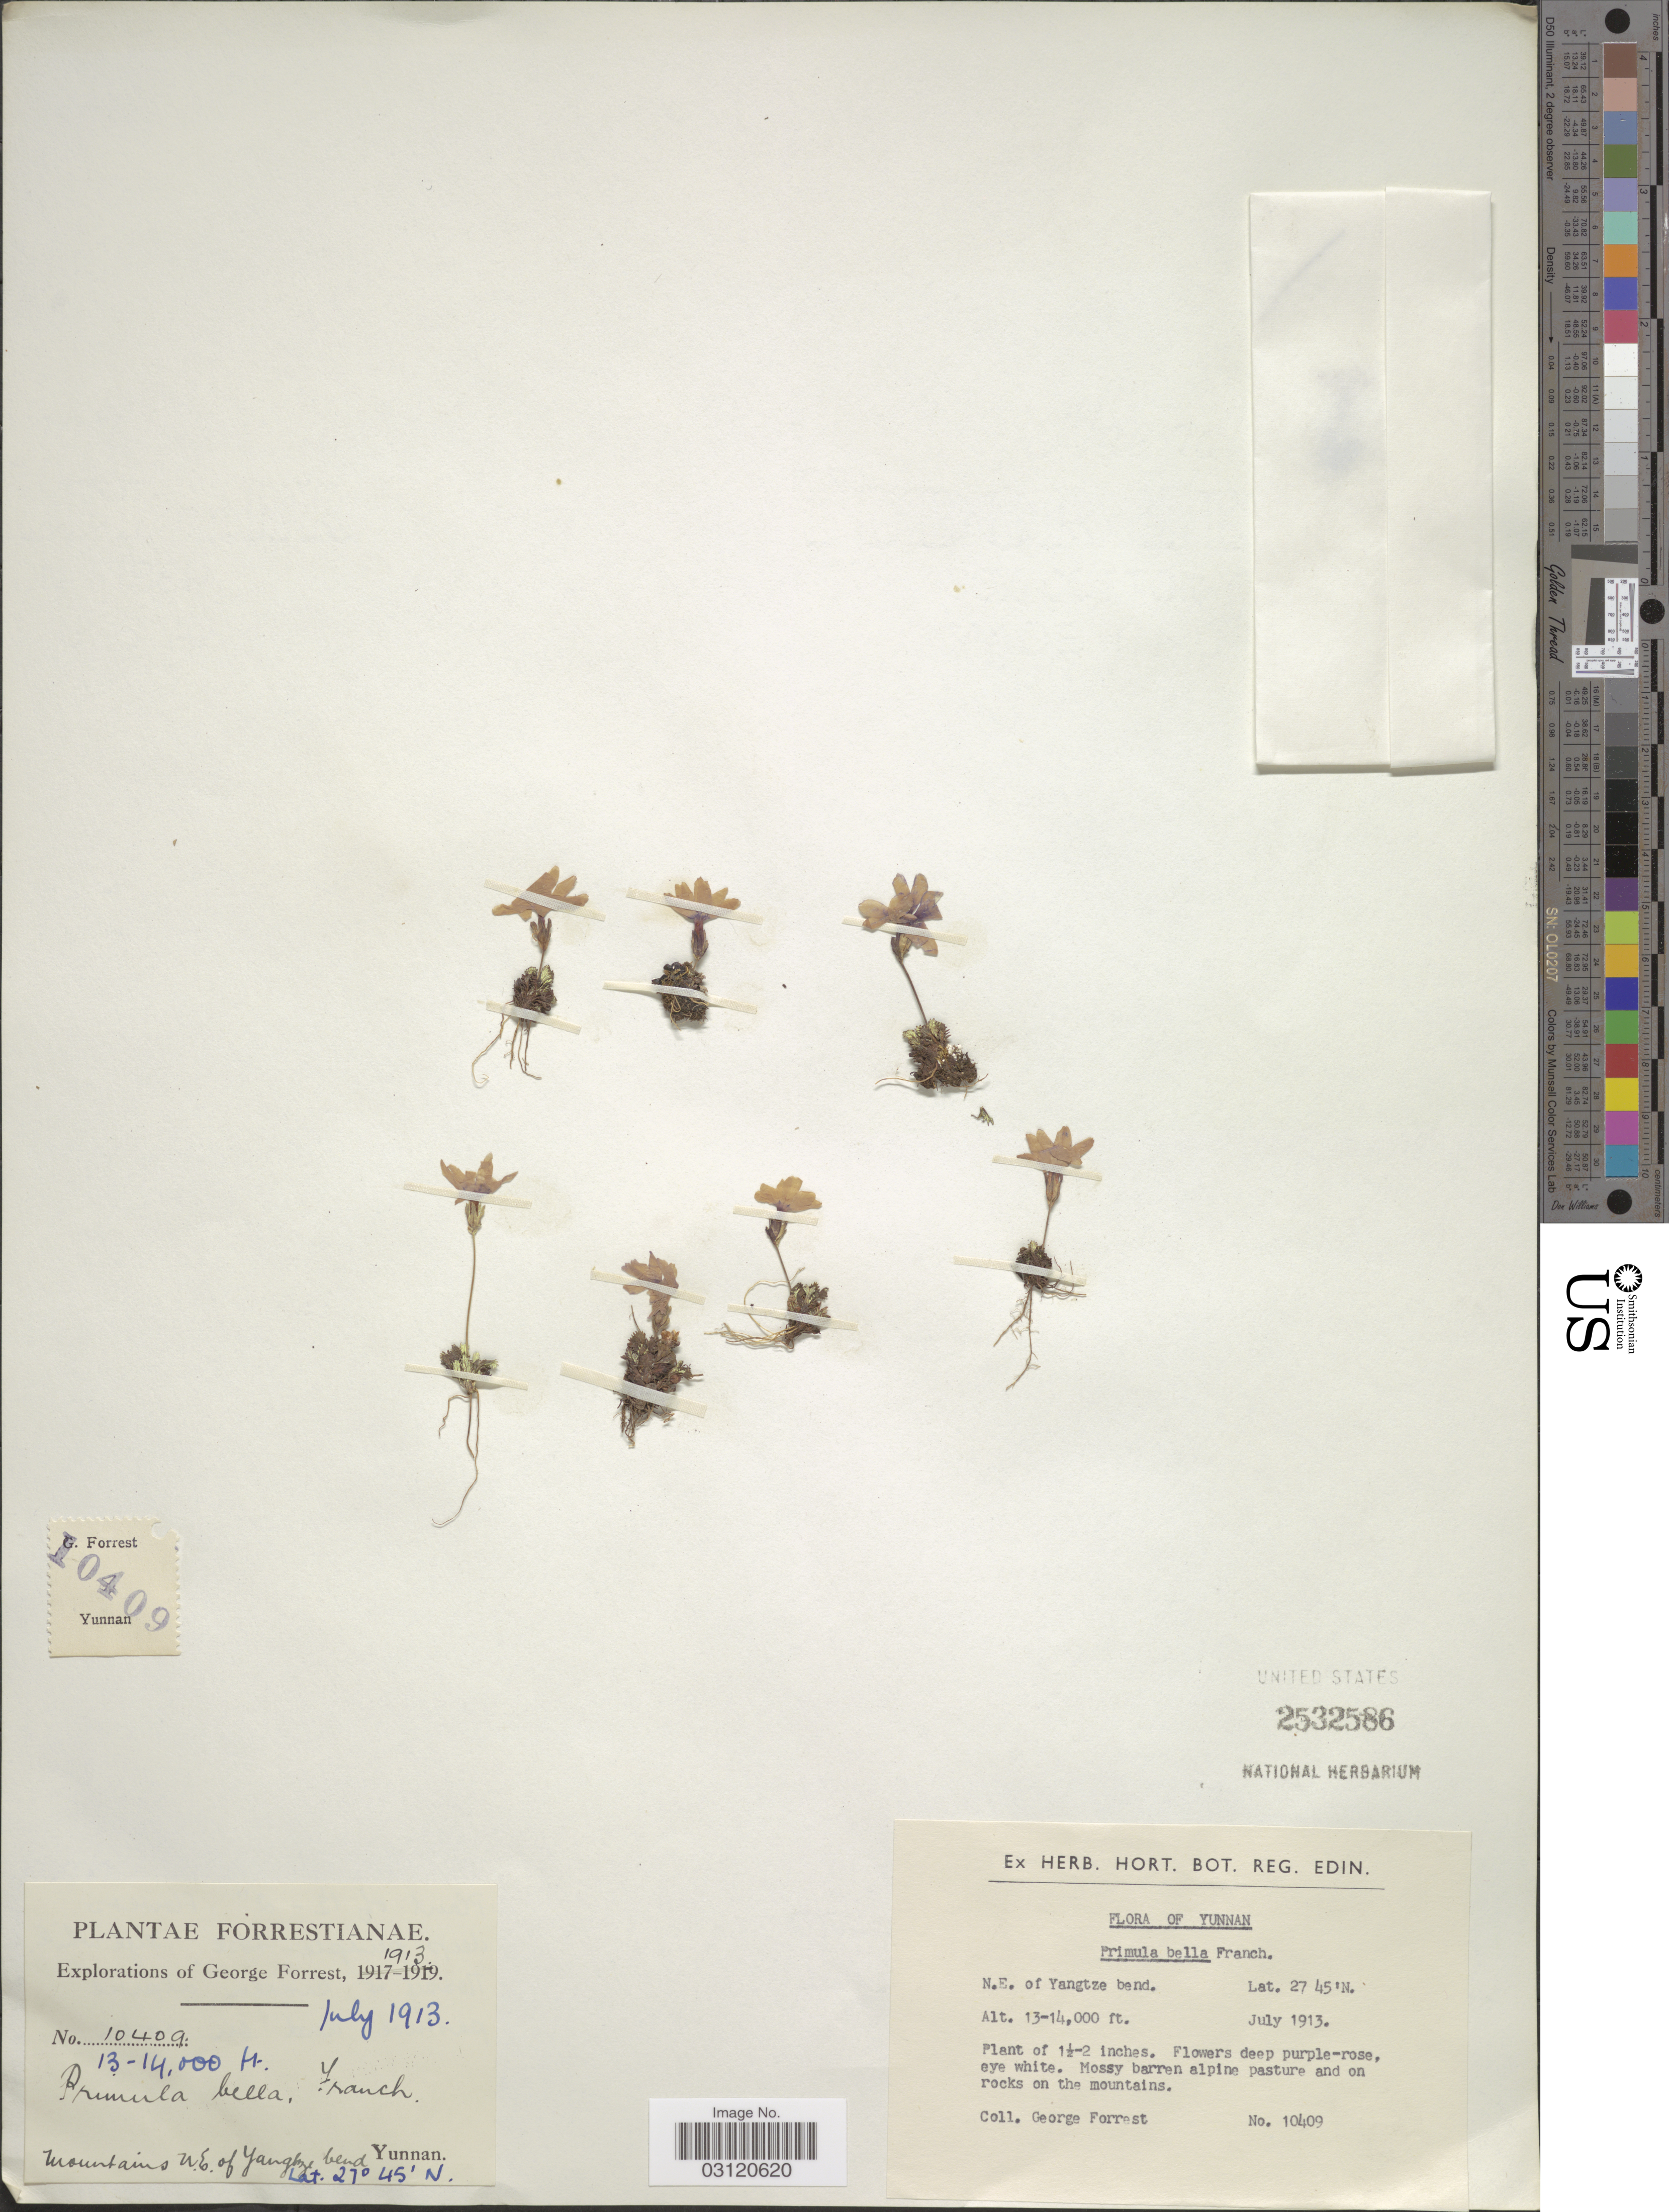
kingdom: Plantae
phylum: Tracheophyta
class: Magnoliopsida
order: Ericales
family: Primulaceae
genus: Primula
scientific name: Primula bella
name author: Franch.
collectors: G. Forrest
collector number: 10409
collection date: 1913-07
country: China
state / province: Yunnan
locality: N.E. of Yangtze bend.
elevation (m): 3962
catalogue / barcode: US 2532586